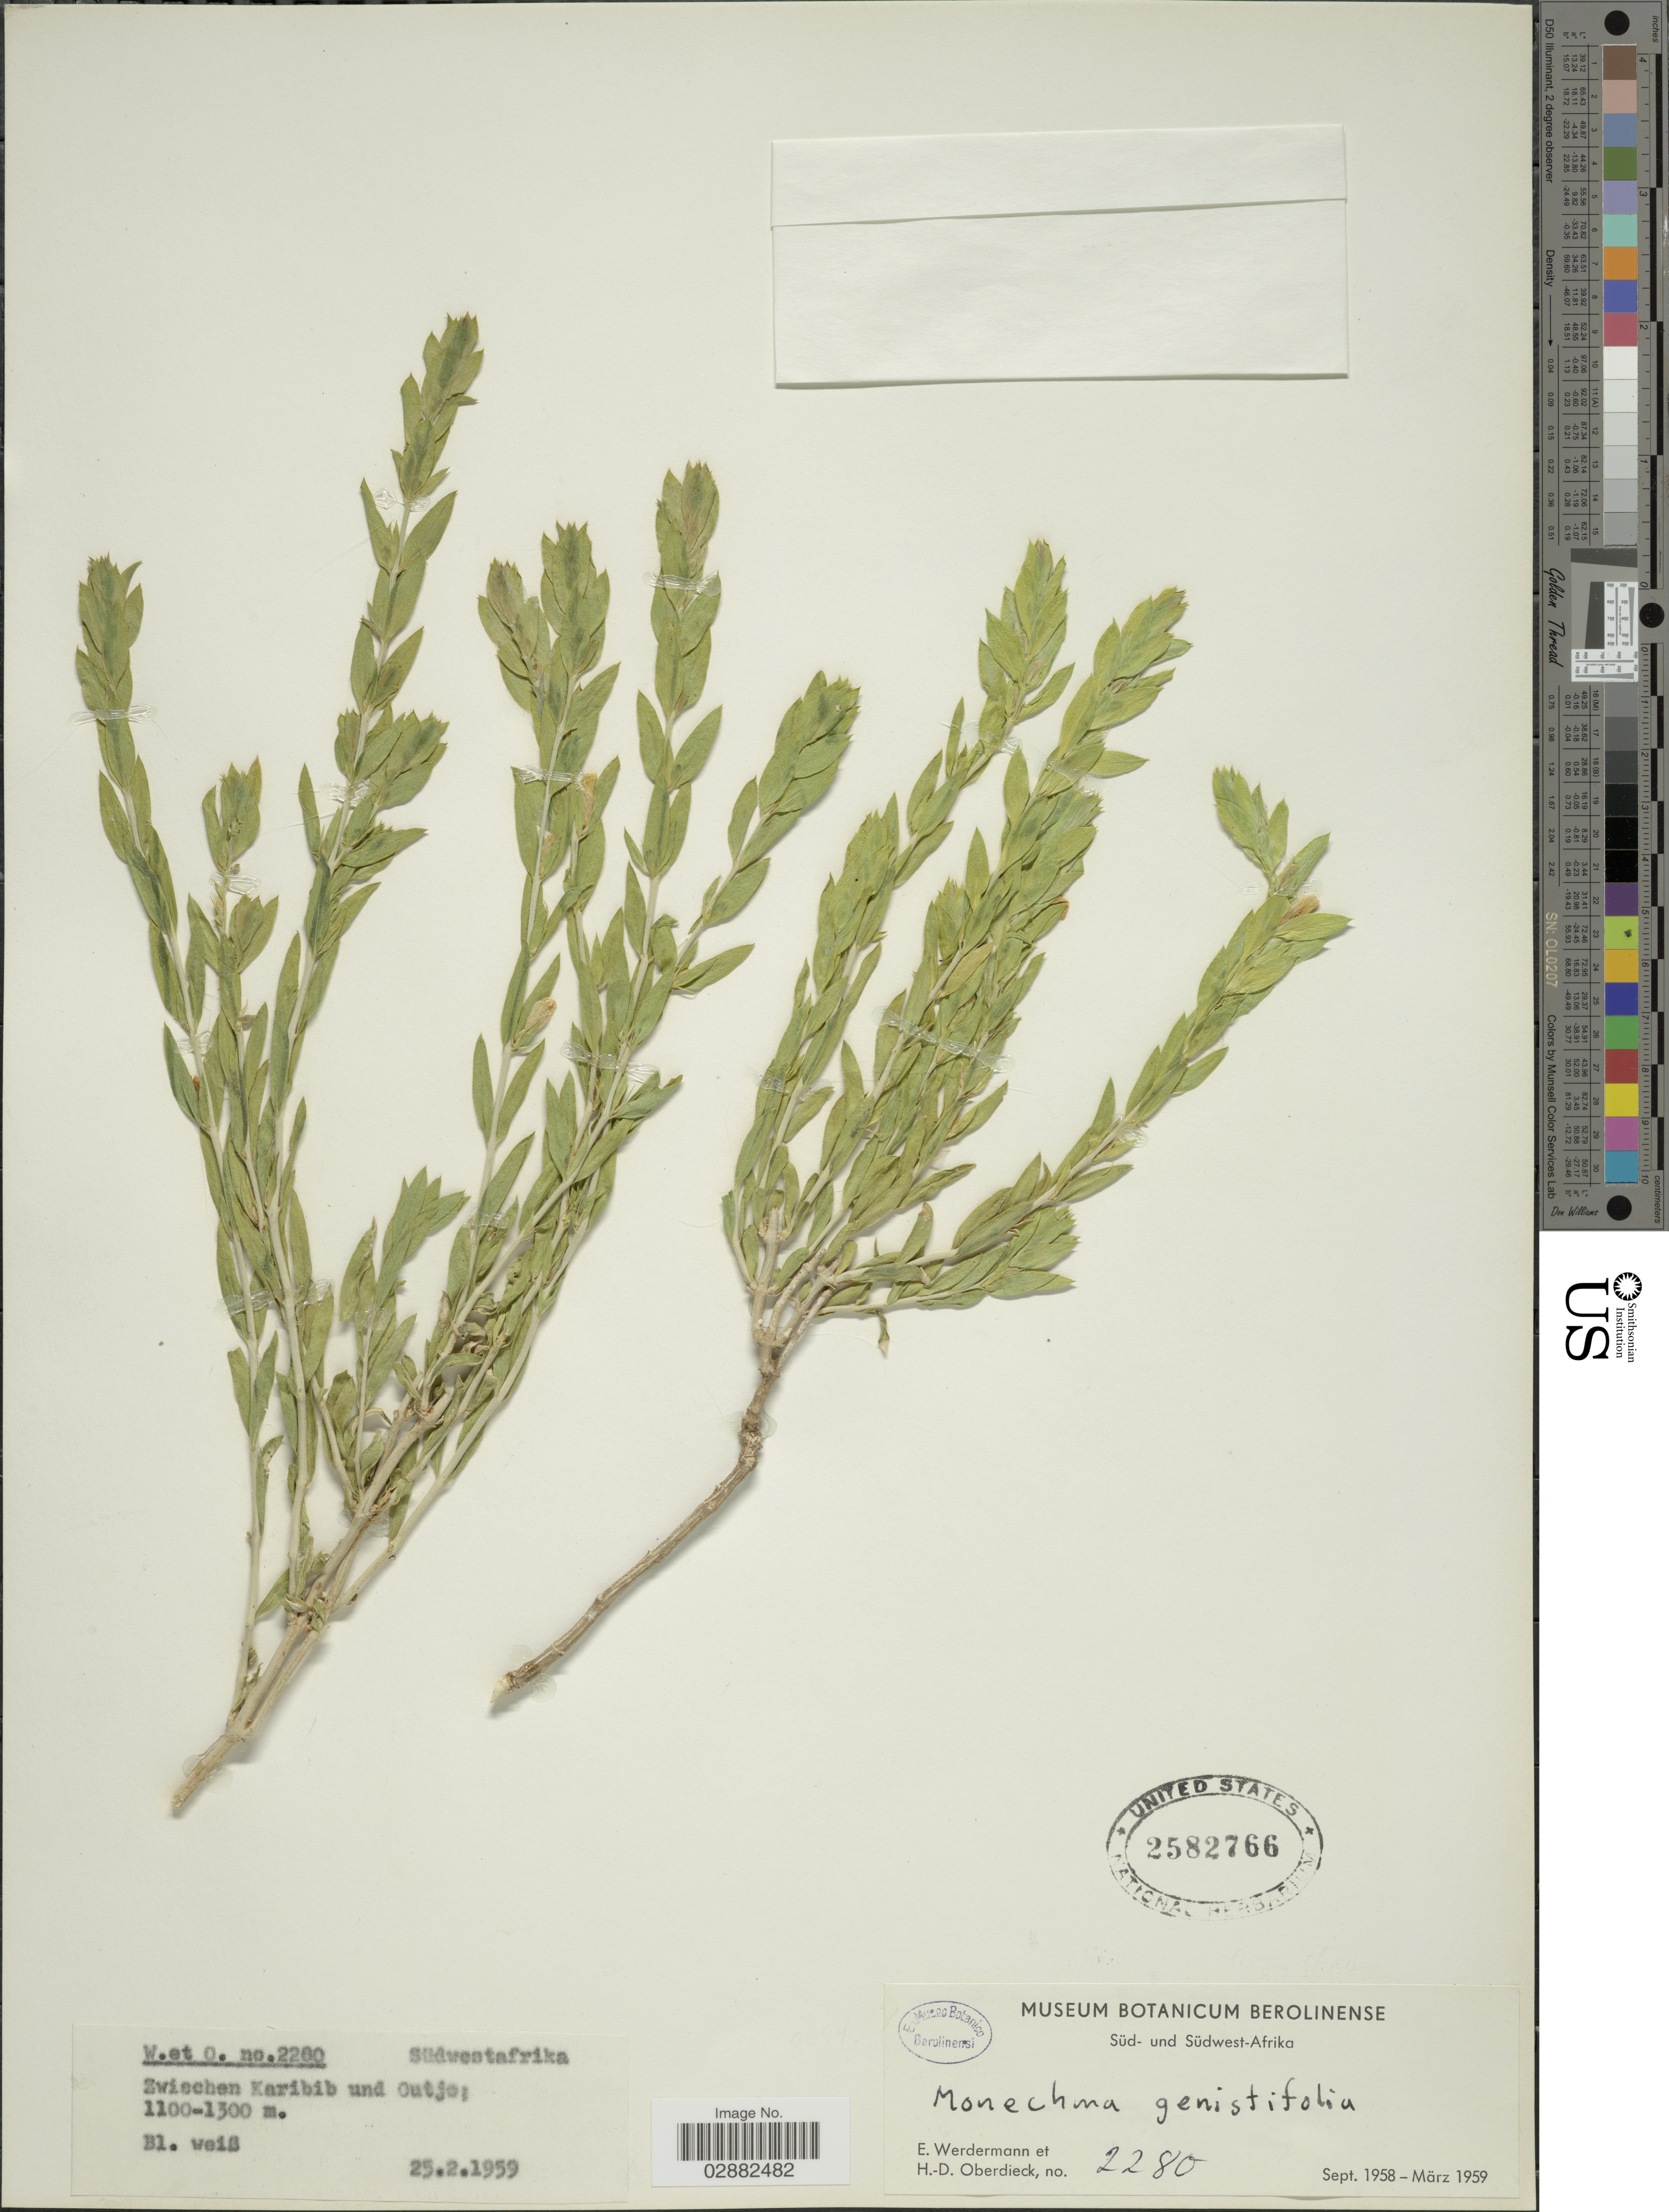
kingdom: Plantae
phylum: Tracheophyta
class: Magnoliopsida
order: Lamiales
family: Acanthaceae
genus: Justicia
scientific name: Justicia genistifolia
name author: Engl.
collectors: E. Werdermann & H. Oberdieck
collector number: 2280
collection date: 1959-02-25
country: Namibia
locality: Südwestafrika, Zwiechen Karibib und Outjo.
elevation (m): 1100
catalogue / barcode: US 2582766